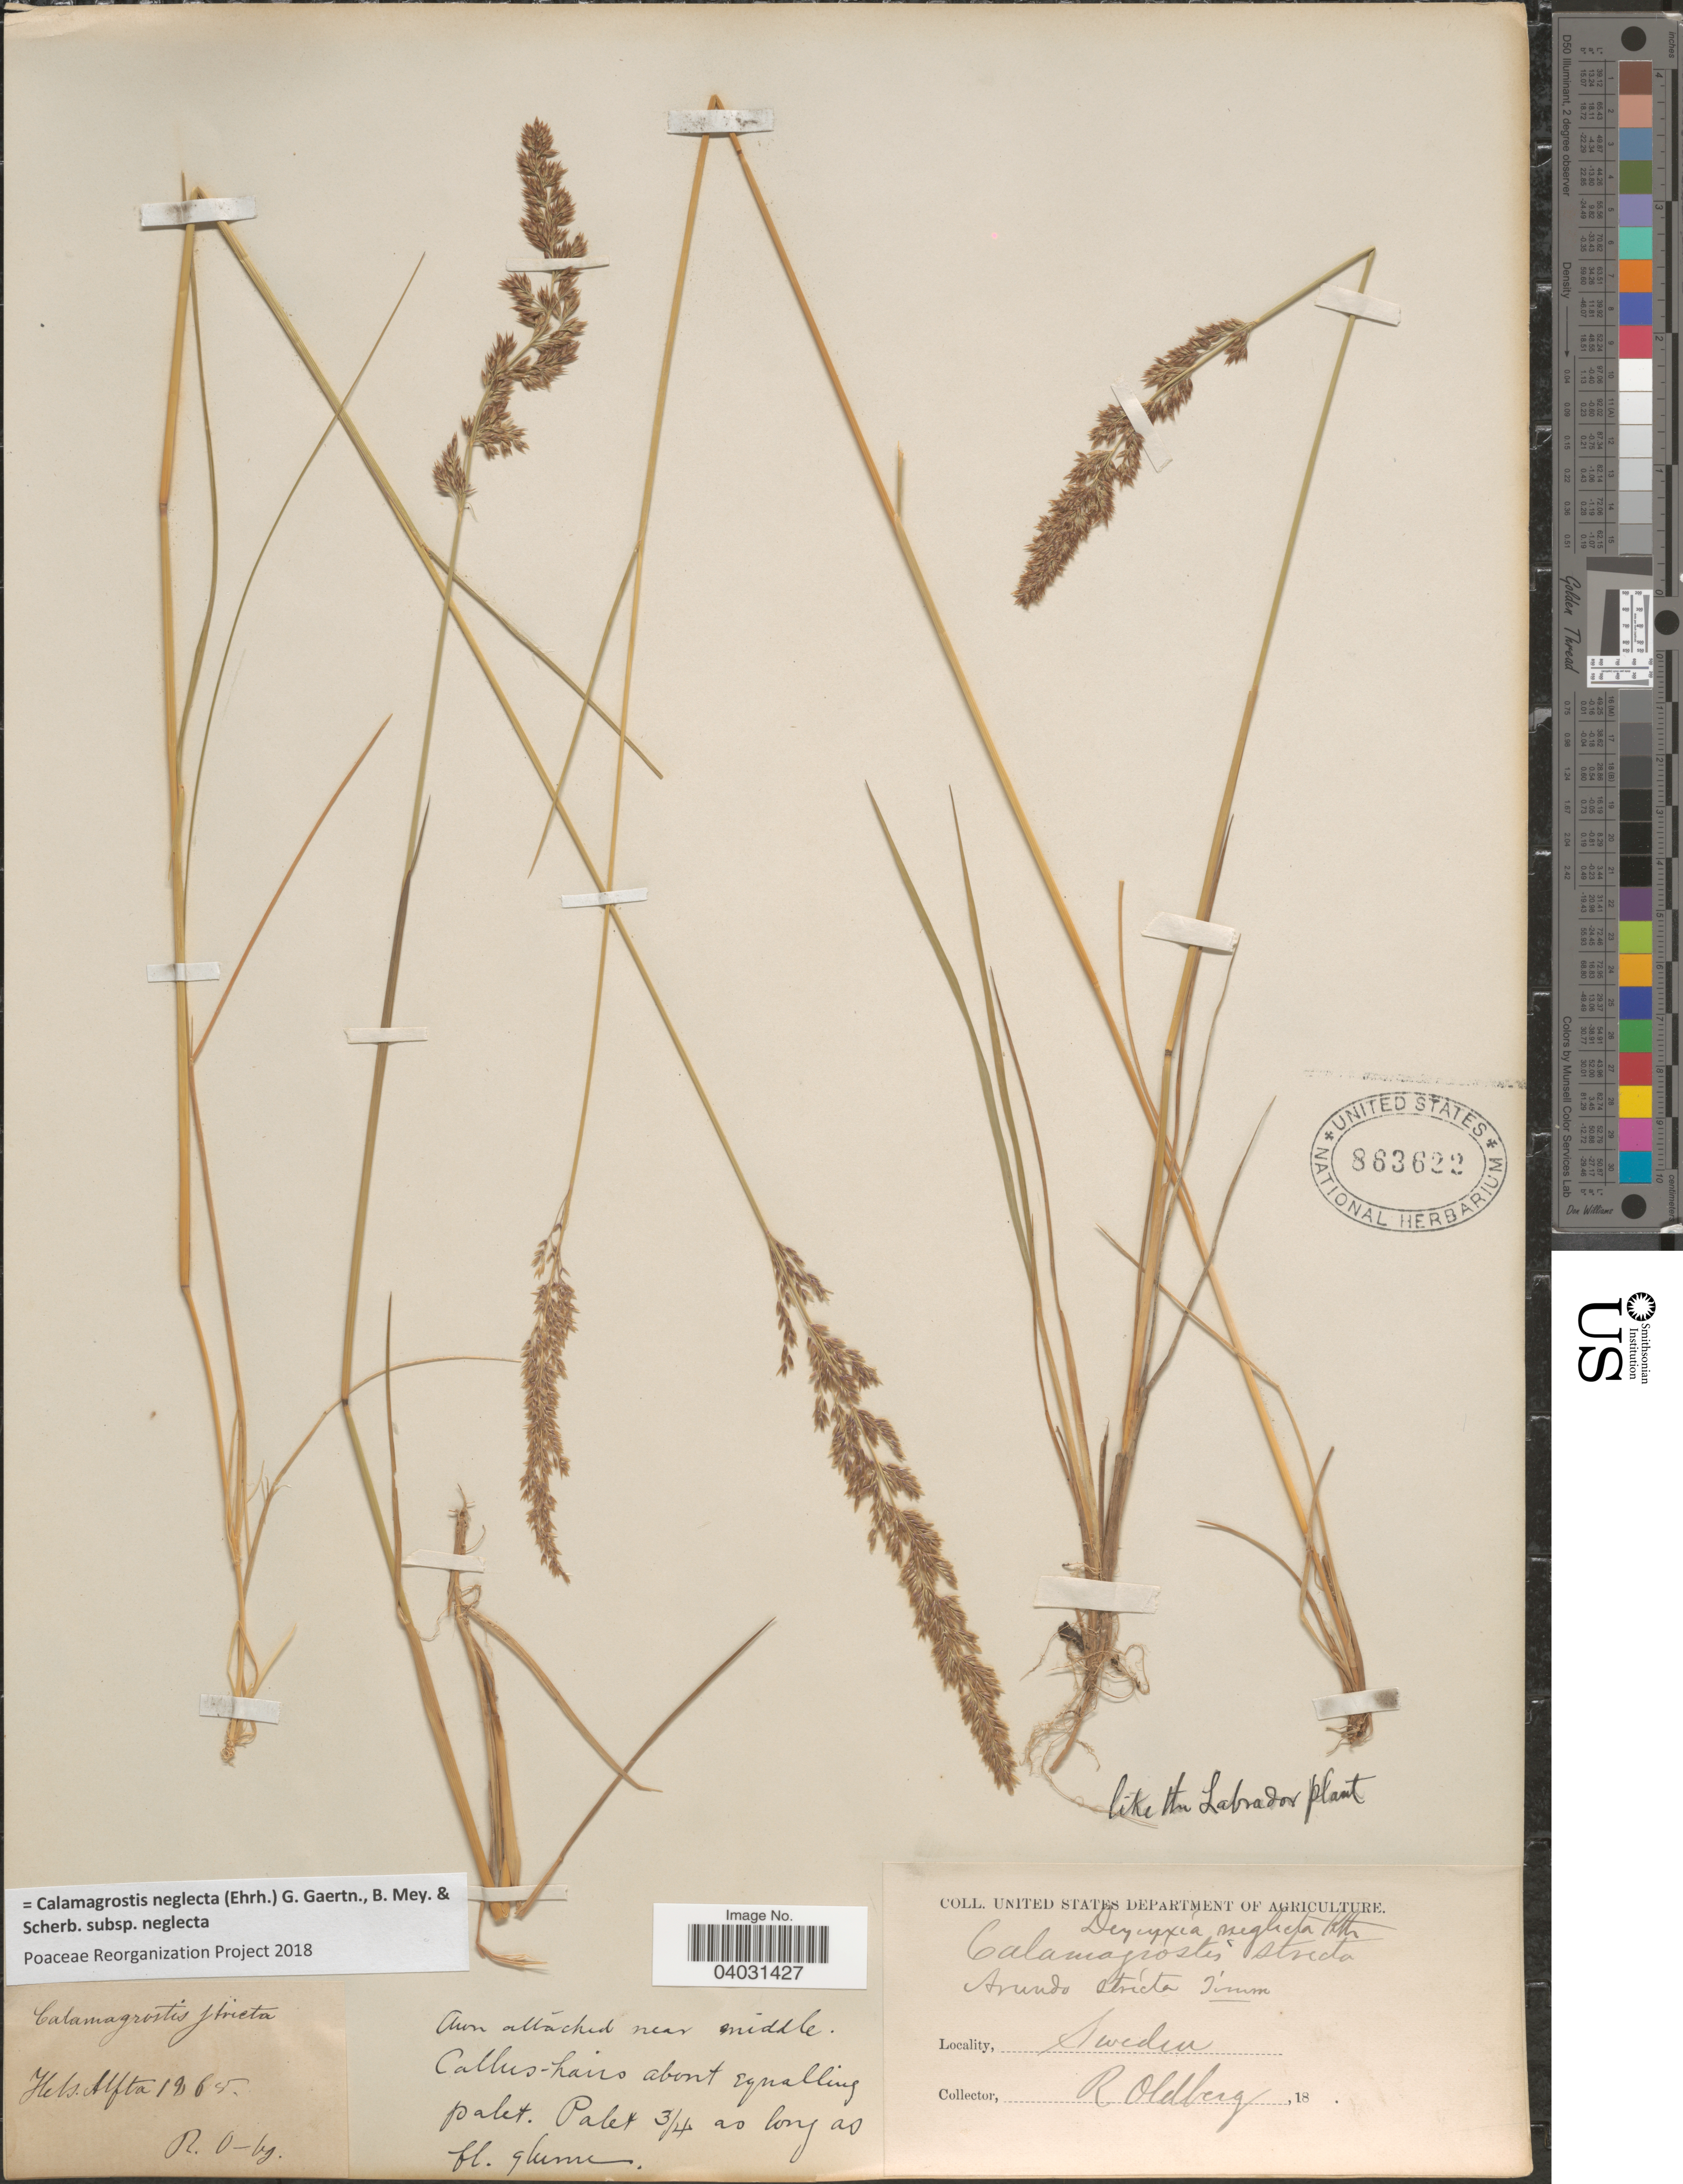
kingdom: Plantae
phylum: Tracheophyta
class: Liliopsida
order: Poales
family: Poaceae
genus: Calamagrostis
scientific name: Calamagrostis neglecta subsp. neglecta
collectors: R. Oldberg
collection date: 1865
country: Sweden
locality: Hels. Alfta.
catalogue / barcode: US 863622